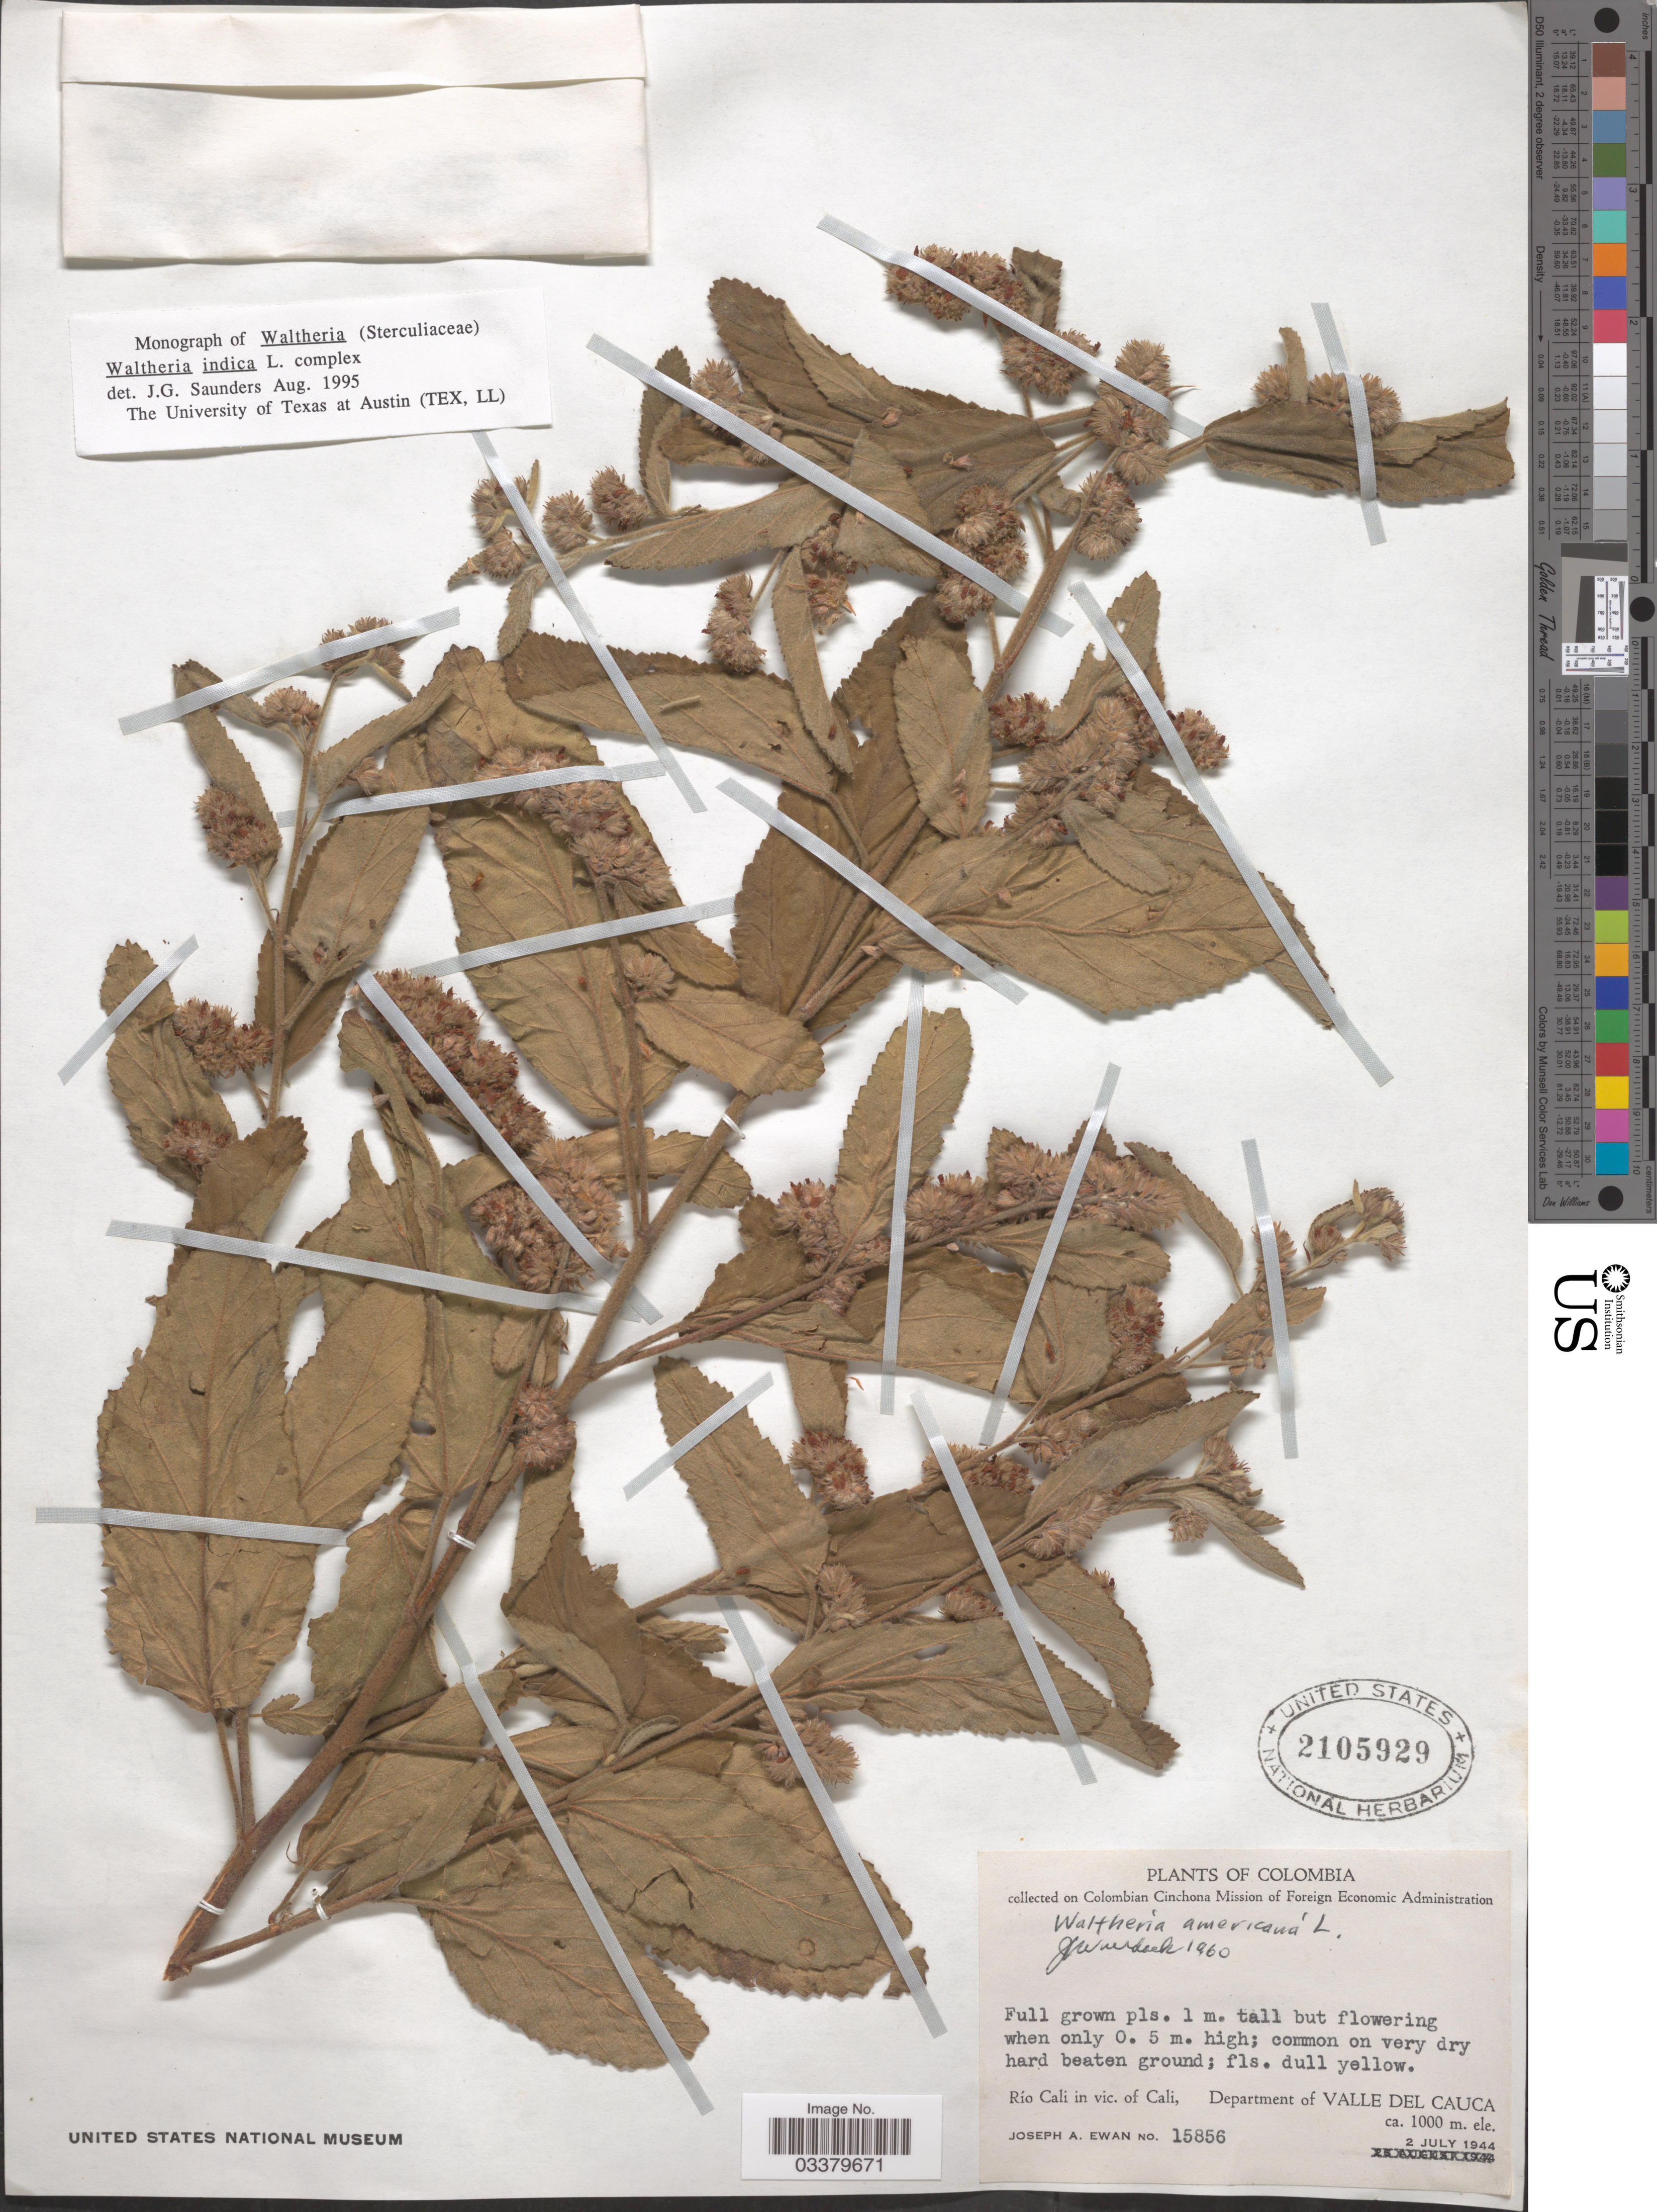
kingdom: Plantae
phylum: Tracheophyta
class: Magnoliopsida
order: Malvales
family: Malvaceae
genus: Waltheria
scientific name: Waltheria indica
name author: L.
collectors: J. A. Ewan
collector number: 15856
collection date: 1944-07-02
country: Colombia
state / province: Valle del Cauca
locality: Río Cali in vic. of Cali, Department of Valle del Cauca.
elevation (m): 1000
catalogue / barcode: US 2105929